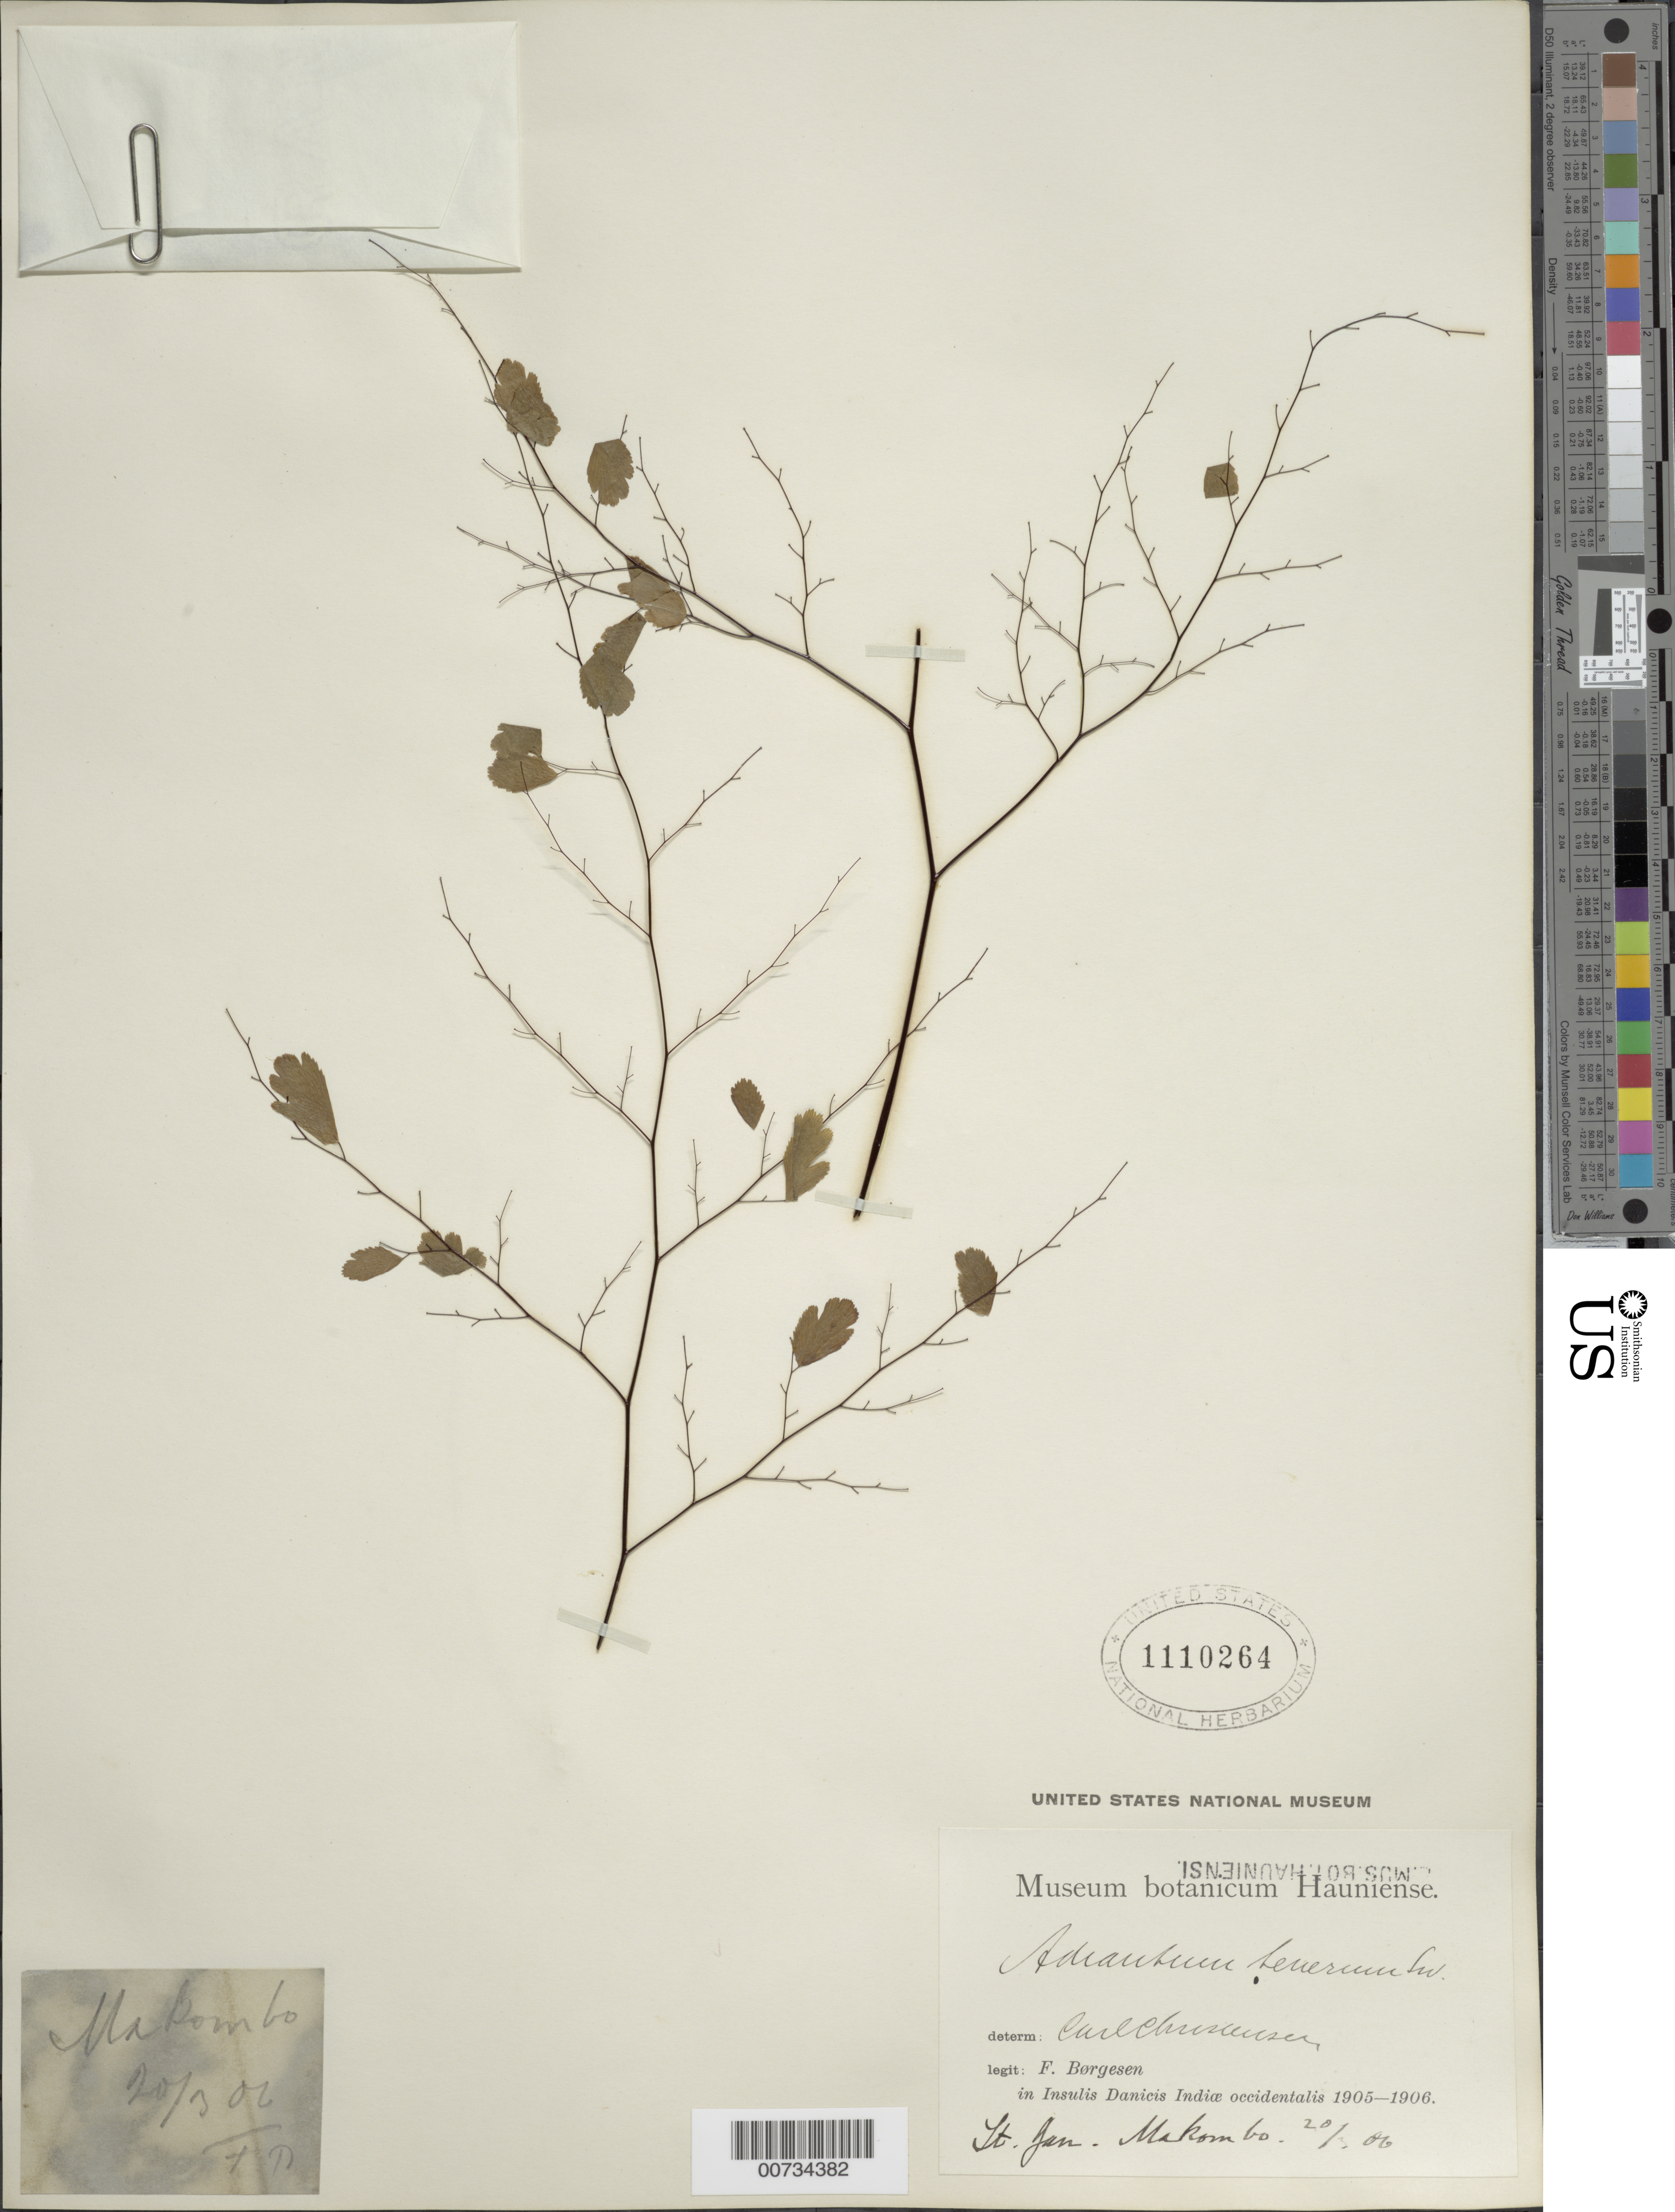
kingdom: Plantae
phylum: Tracheophyta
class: Polypodiopsida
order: Polypodiales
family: Pteridaceae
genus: Adiantum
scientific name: Adiantum tenerum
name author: Sw.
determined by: Christensen, C. F. A.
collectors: F. C. Børgesen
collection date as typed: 20 Mar 1906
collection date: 1906-03-20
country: U.S. Virgin Islands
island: St. John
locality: St. John, Makombo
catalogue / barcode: US 1110264